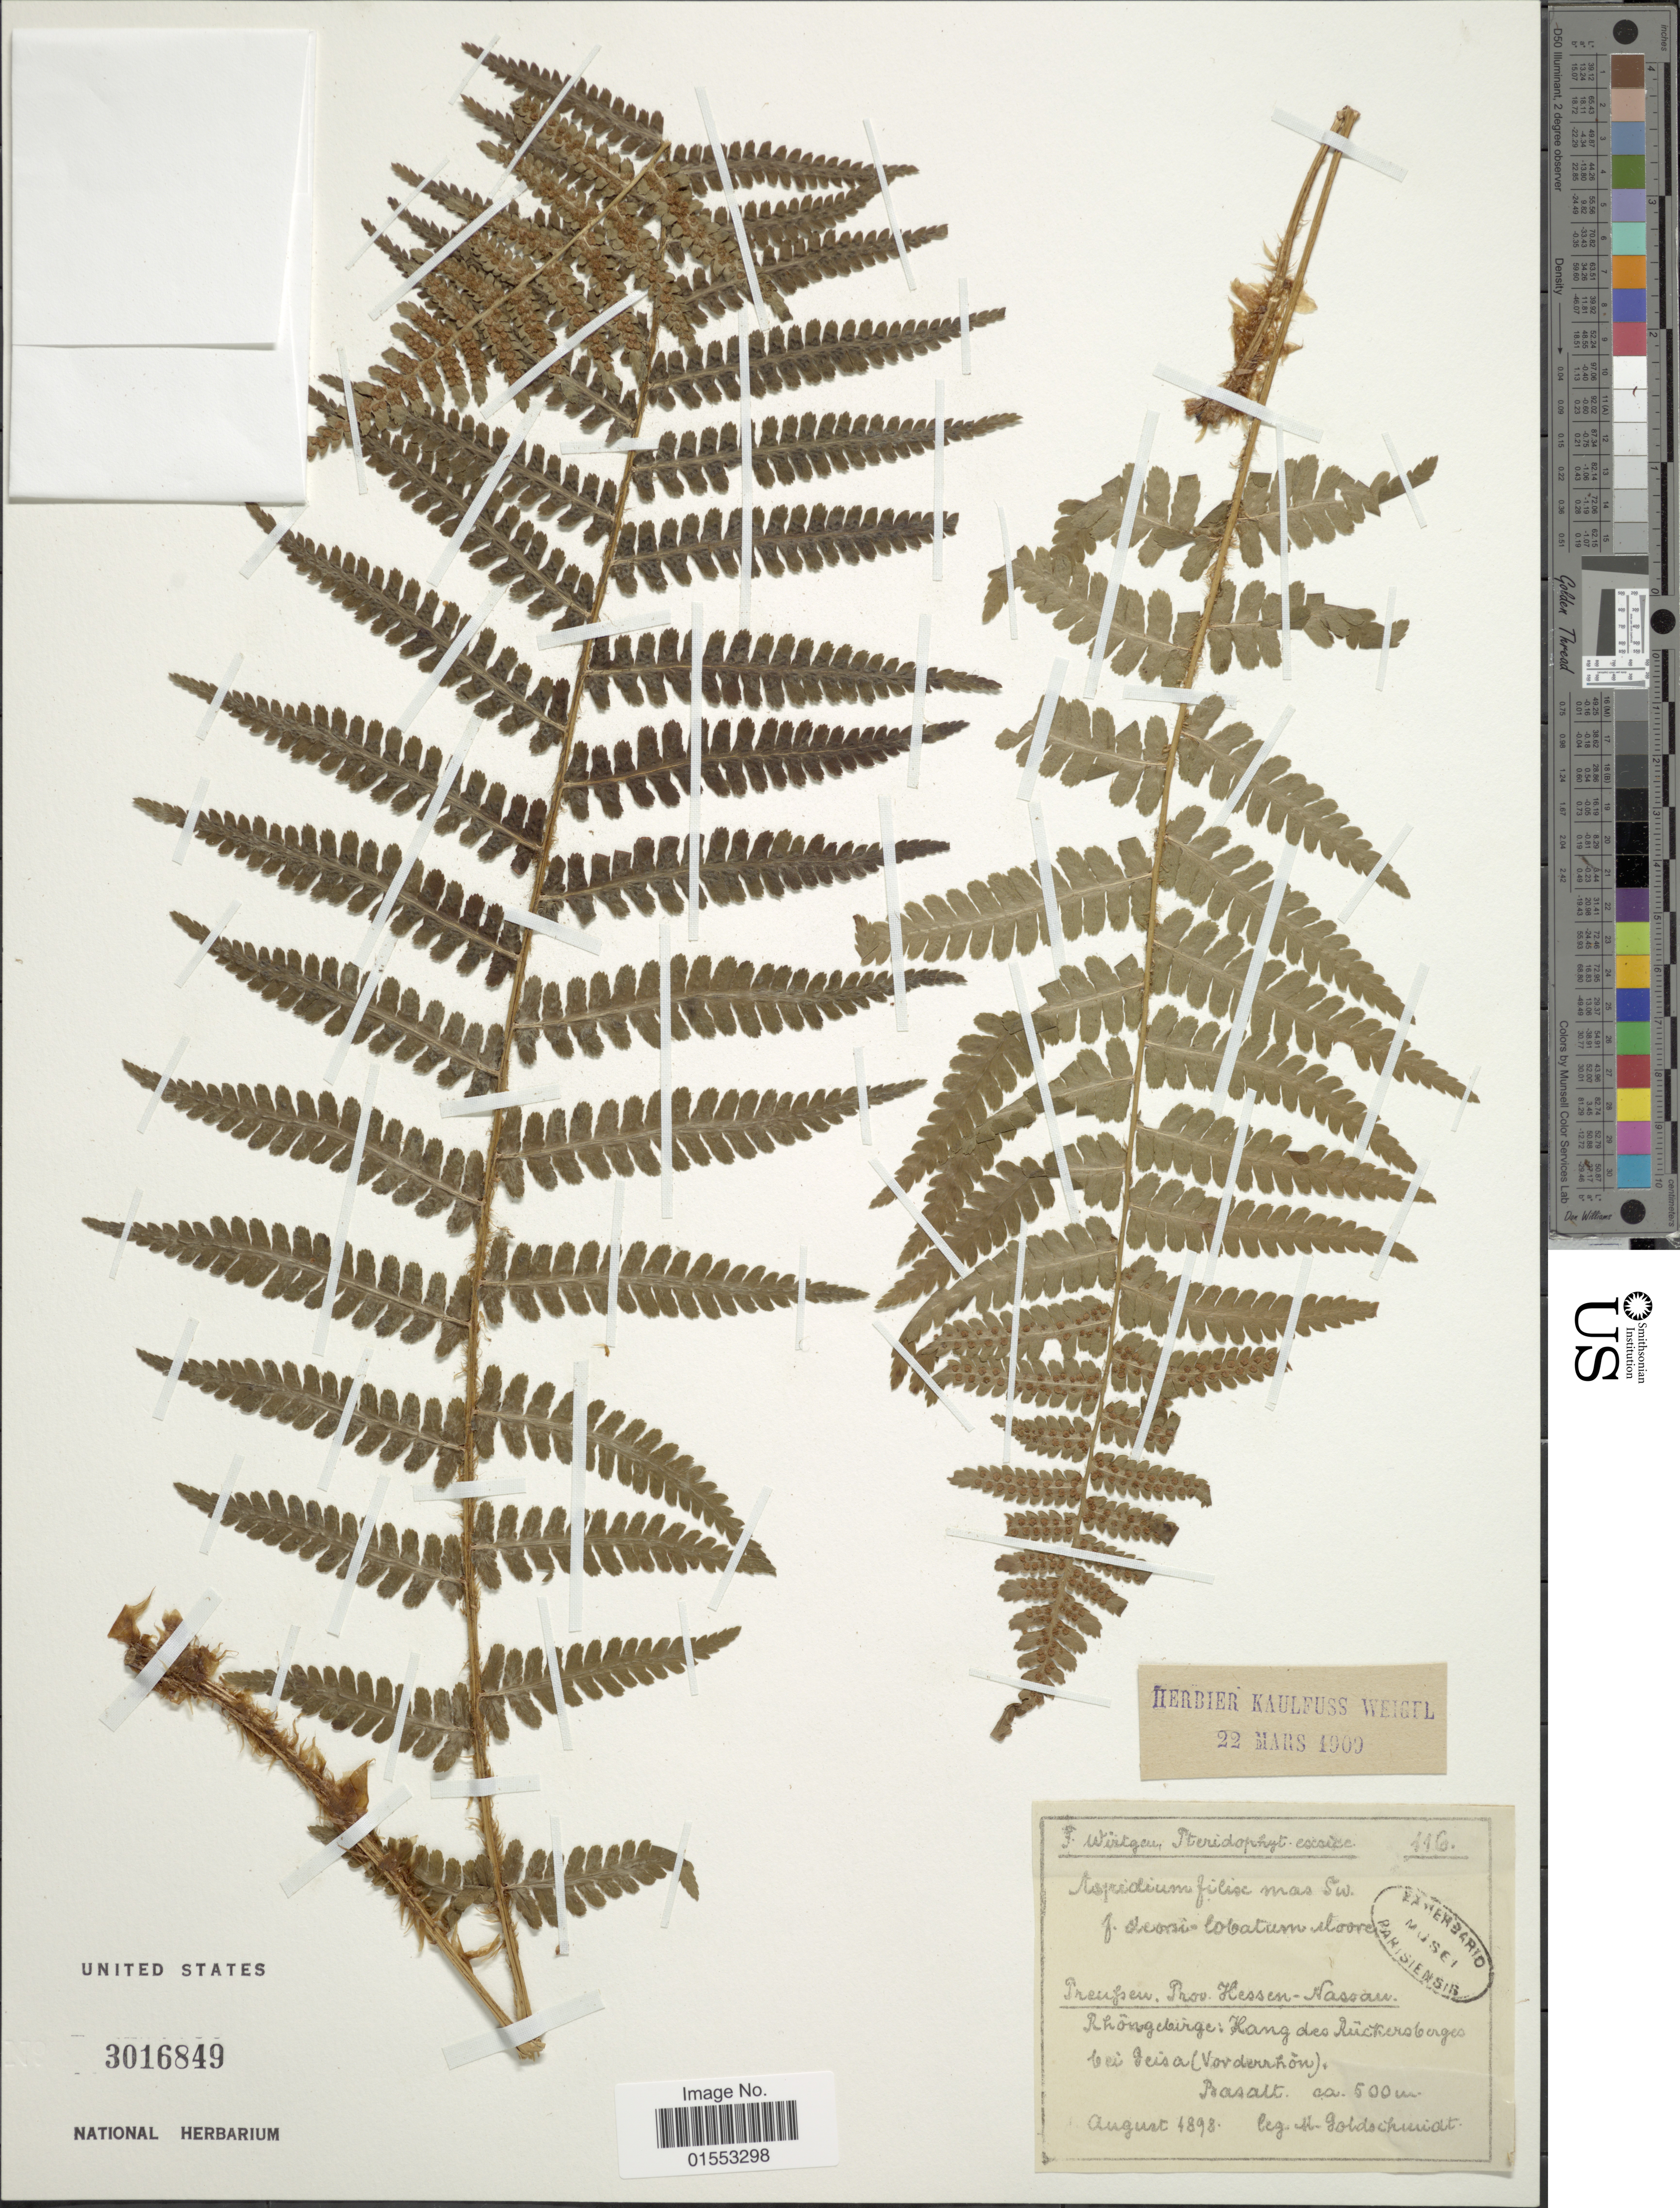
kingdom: Plantae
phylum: Tracheophyta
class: Polypodiopsida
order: Polypodiales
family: Dryopteridaceae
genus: Dryopteris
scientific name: Dryopteris filix-mas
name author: (L.) Schott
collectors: M. Goldschmidt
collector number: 116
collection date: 1898-08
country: Germany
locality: Preufsen. Prov. Hessen-Nassau, Rhongebirge: Khang des Ruckersberges bei Jeisa (Vorderrhon), Basalt. [interpreted]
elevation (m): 500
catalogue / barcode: US 3016849